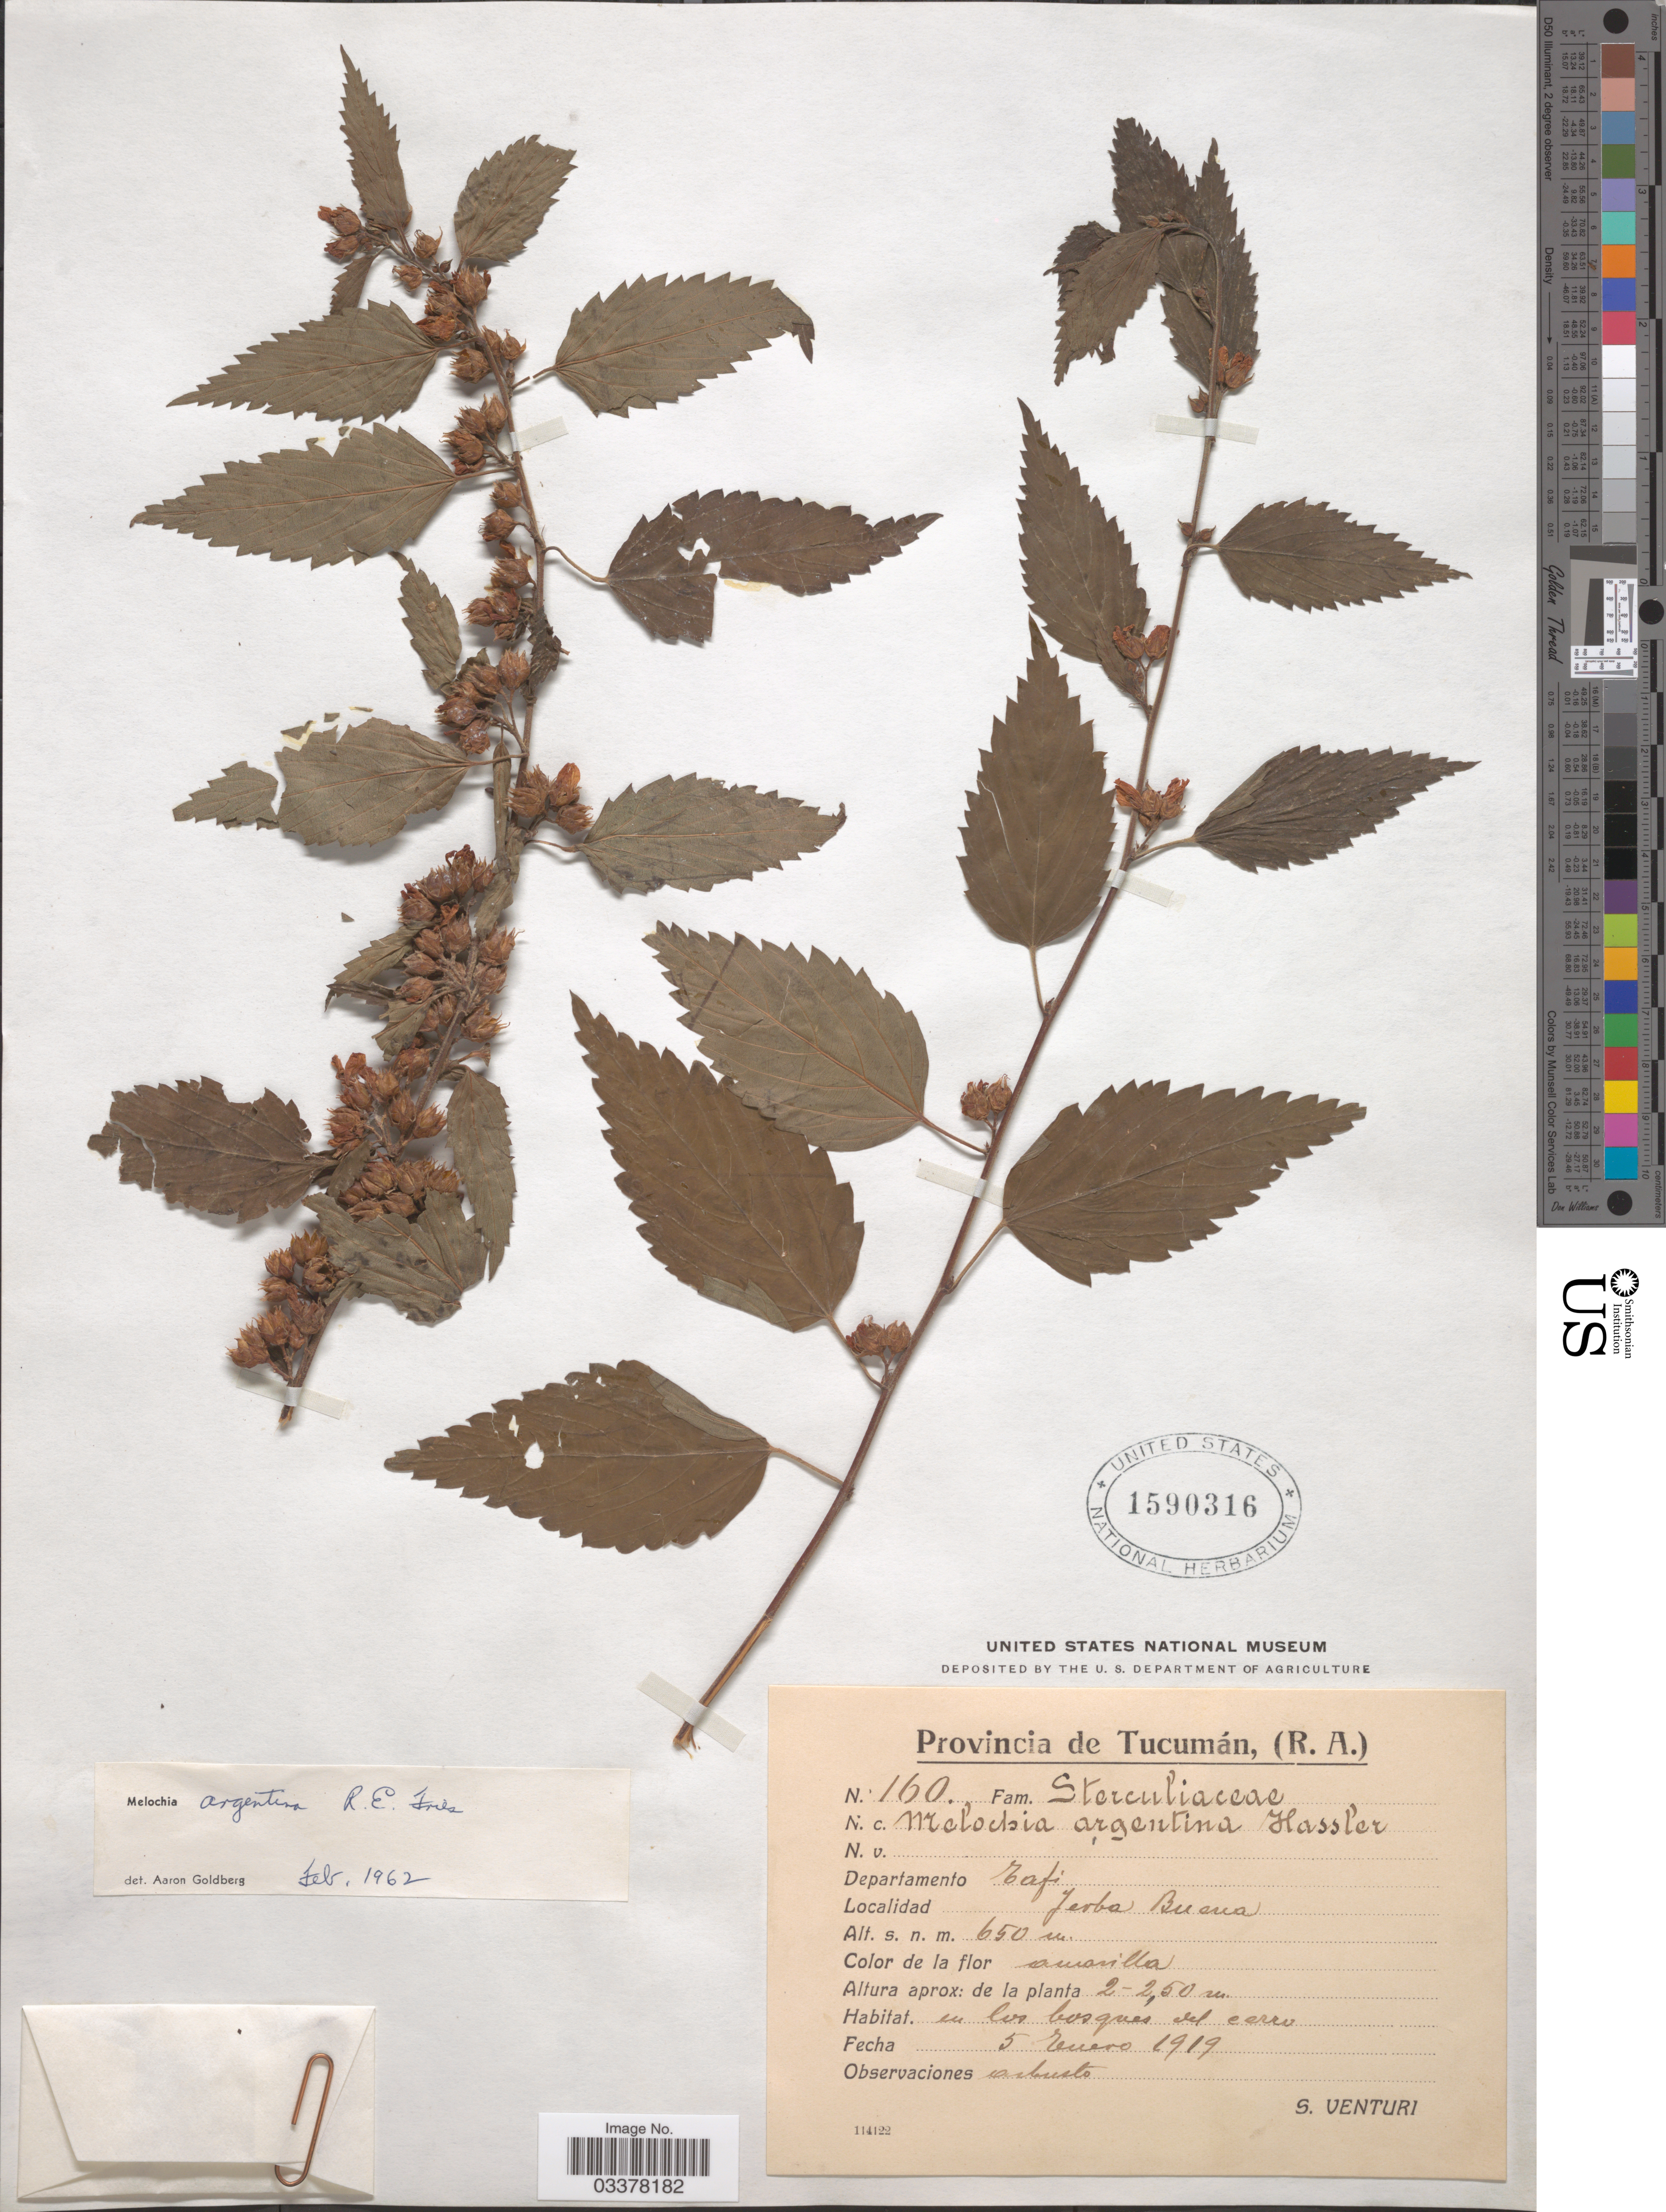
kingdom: Plantae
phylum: Tracheophyta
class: Magnoliopsida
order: Malvales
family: Malvaceae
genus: Melochia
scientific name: Melochia argentina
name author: R.E. Fr.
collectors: S. Venturi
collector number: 160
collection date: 1919-01-05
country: Argentina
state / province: Tucuman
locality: Departamento Tafi. Jerba Buena.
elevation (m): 650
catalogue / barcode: US 1590316